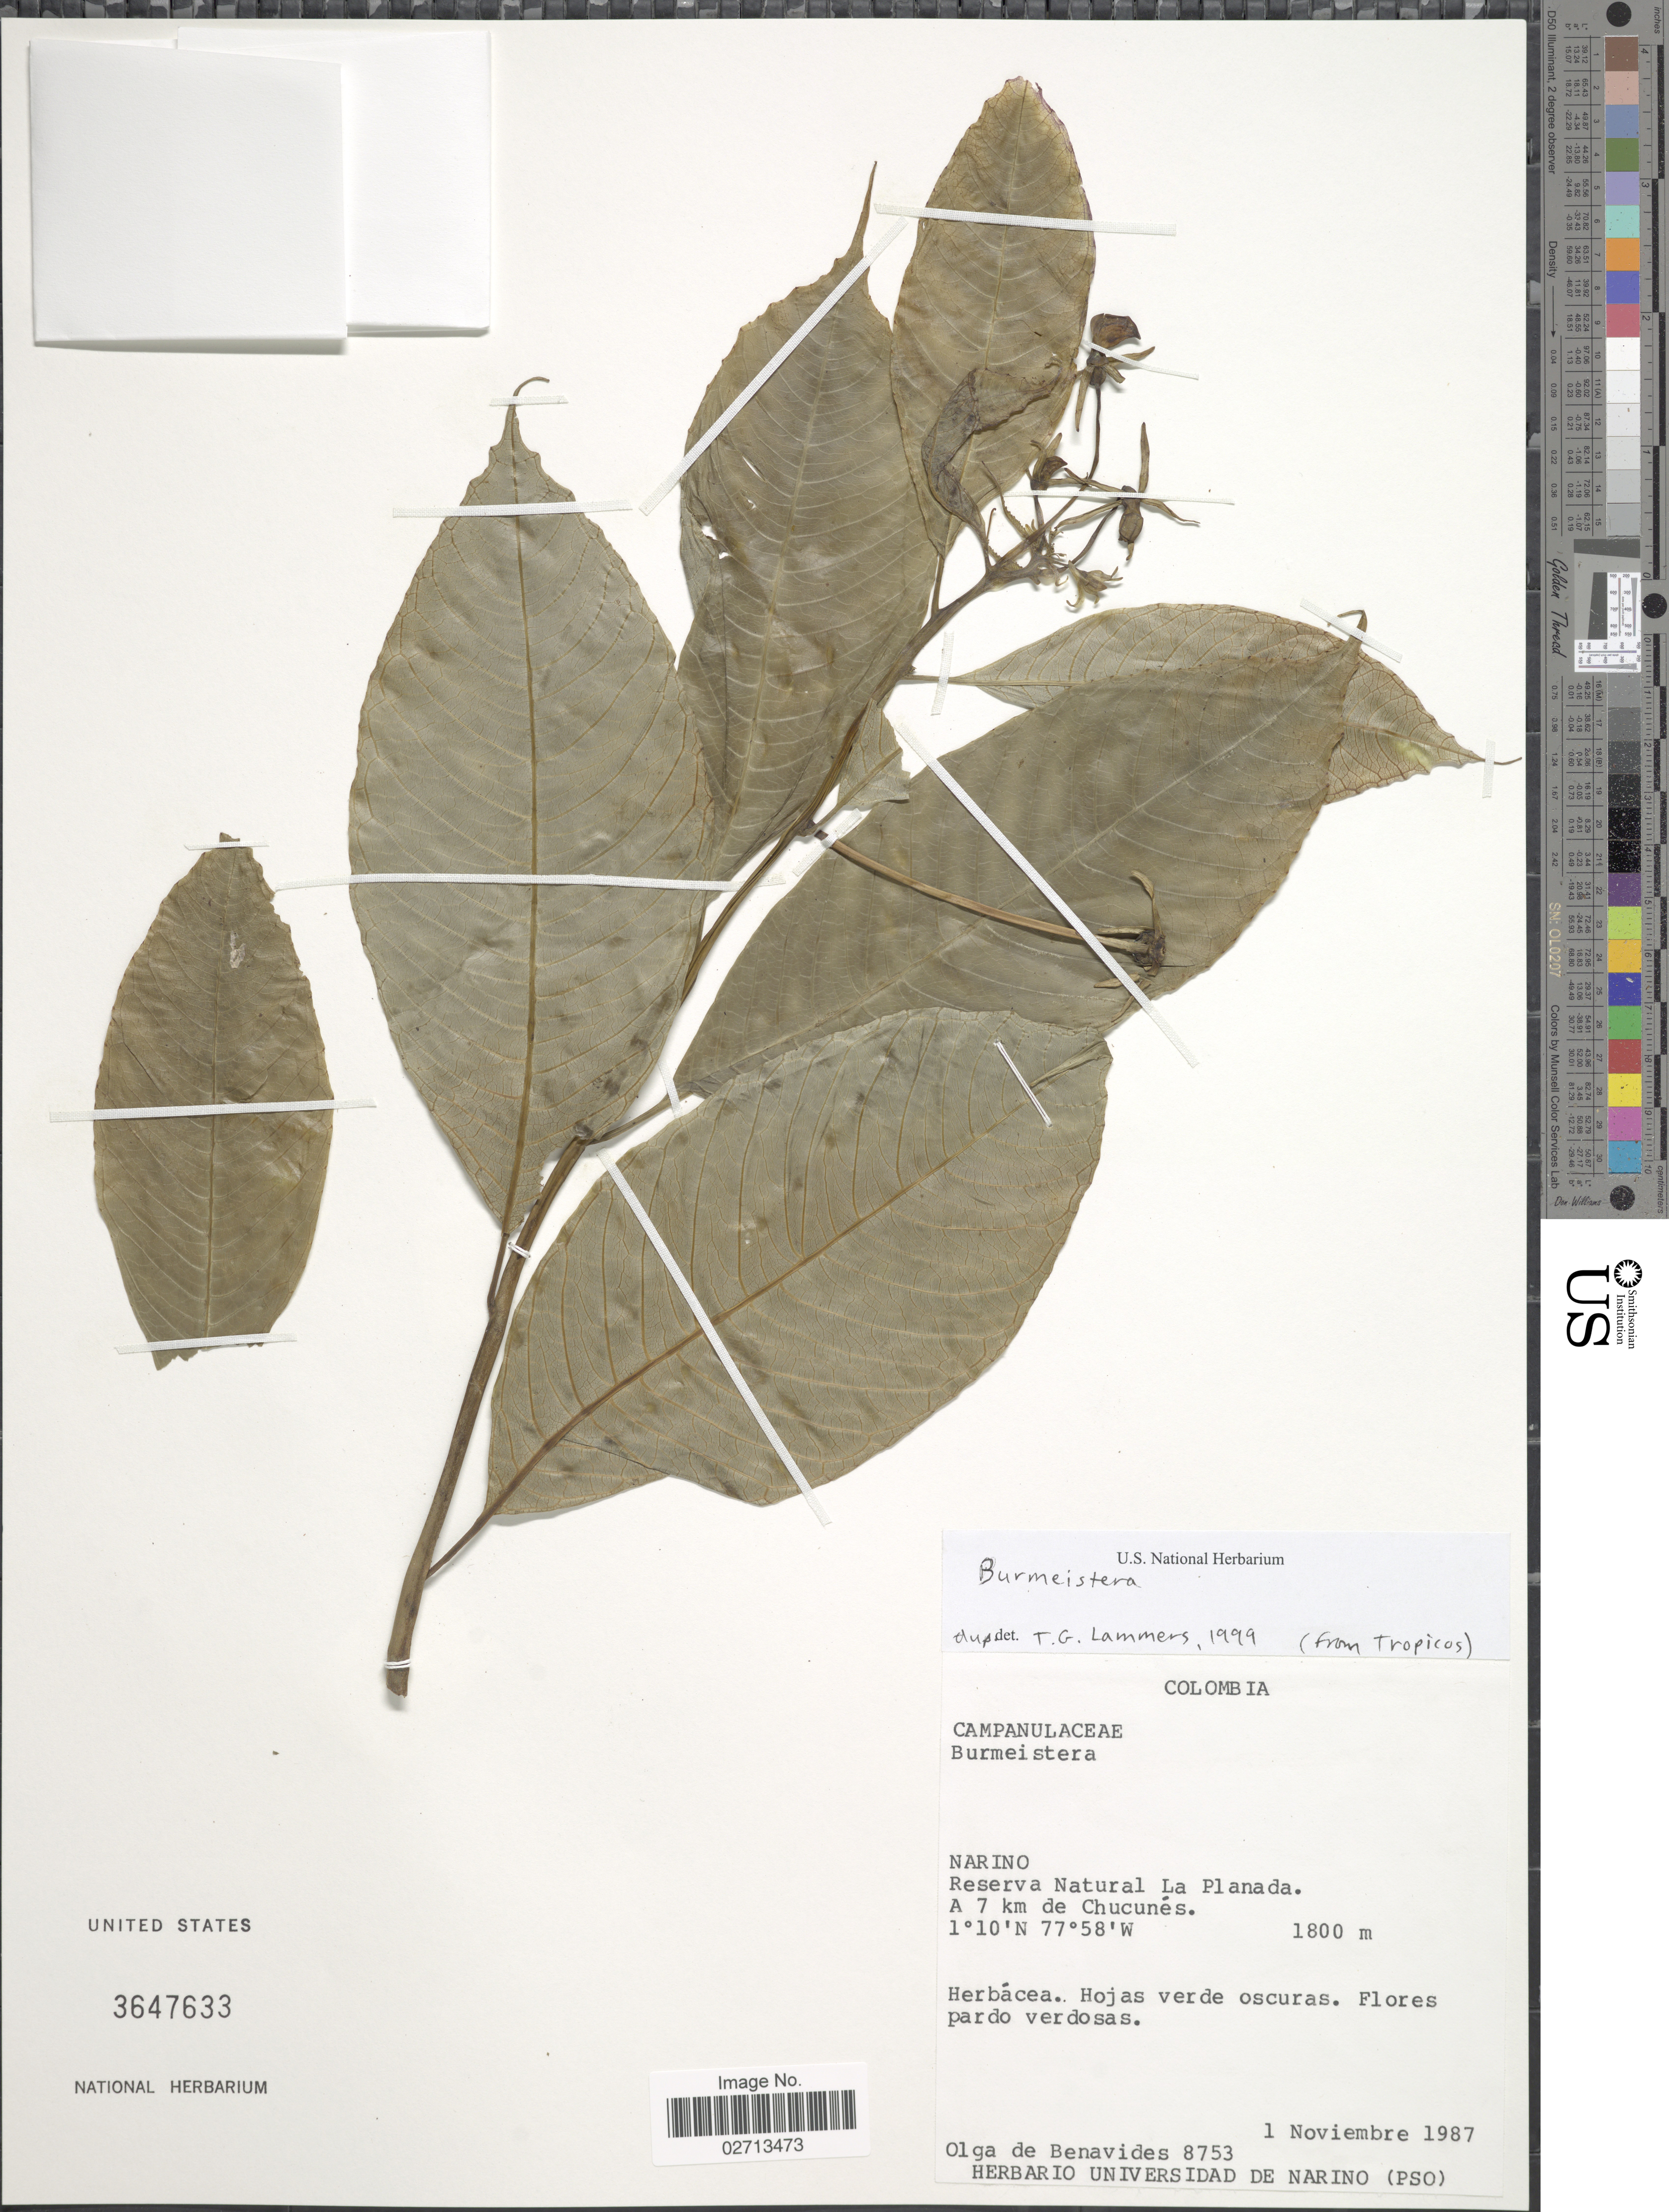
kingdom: Plantae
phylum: Tracheophyta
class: Magnoliopsida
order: Asterales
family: Campanulaceae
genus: Burmeistera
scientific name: Burmeistera sp.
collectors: Olga S. de Benavides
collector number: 8753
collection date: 1987-11-01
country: Colombia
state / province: Nariño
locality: Reserva Natural La Planada. A 7 km de Chucunés.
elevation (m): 1800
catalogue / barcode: US 3647633